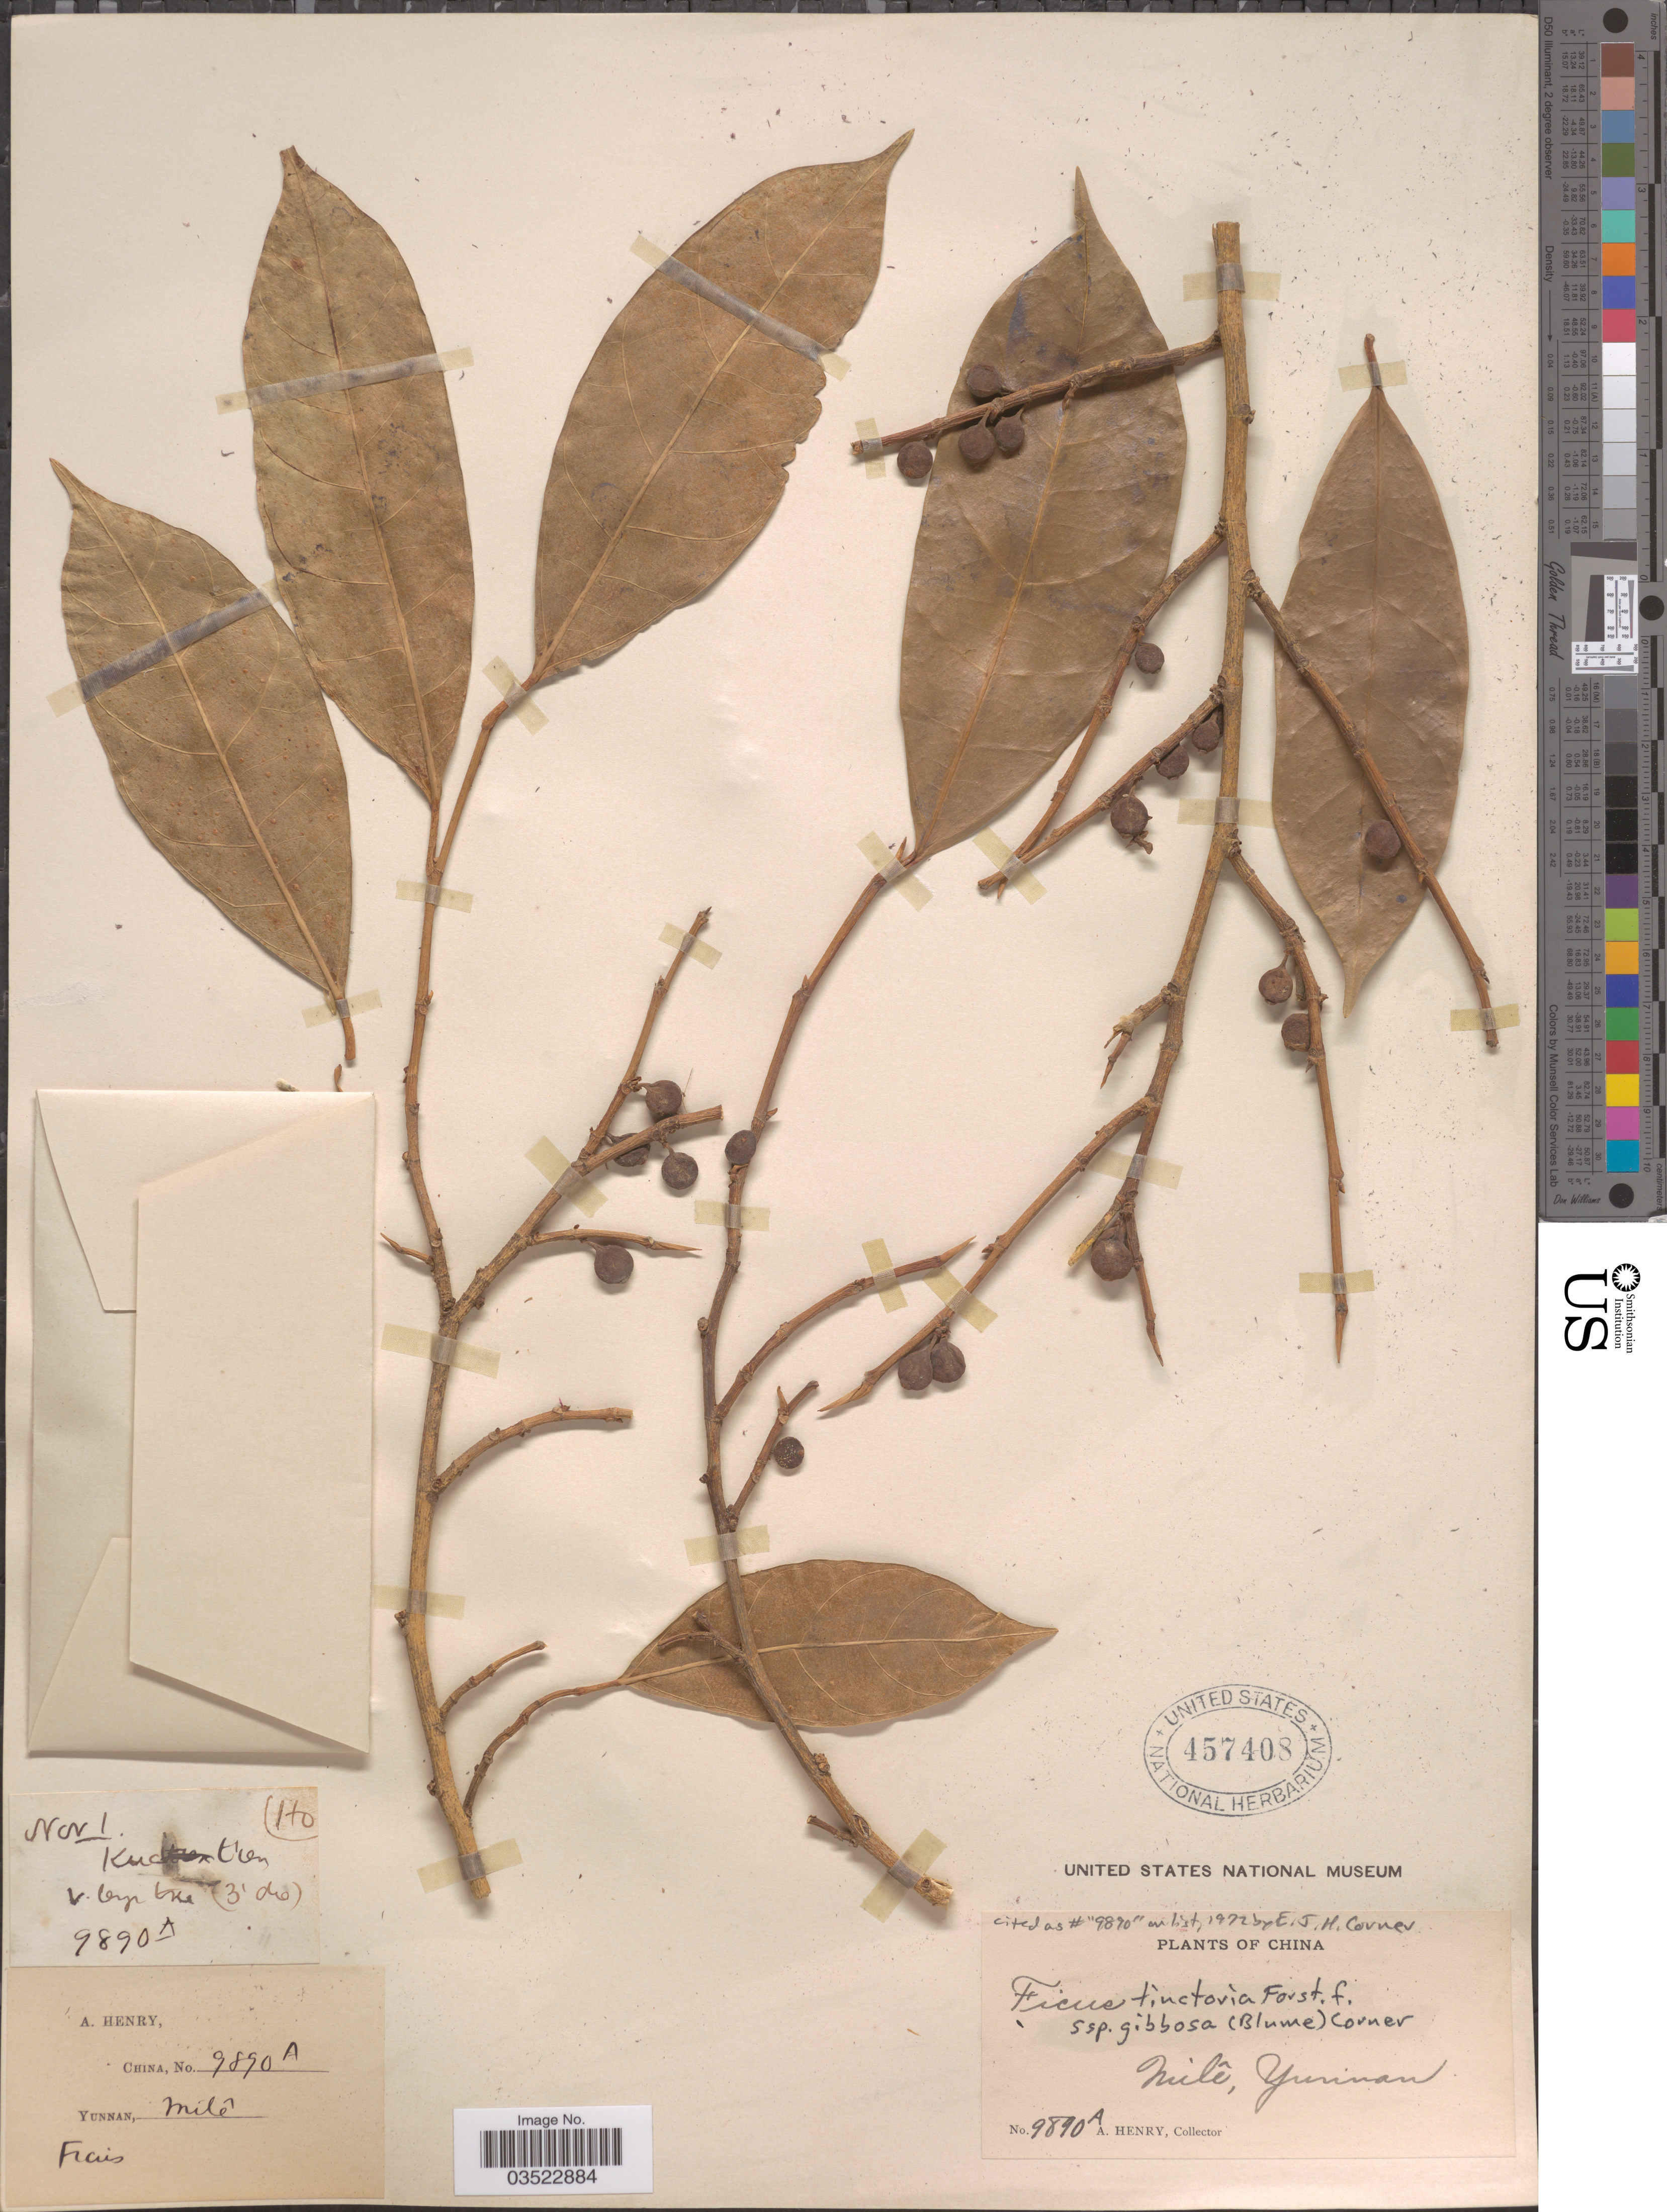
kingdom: Plantae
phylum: Tracheophyta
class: Magnoliopsida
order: Rosales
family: Moraceae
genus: Ficus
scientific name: Ficus tinctoria subsp. gibbosa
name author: (Blume) Corner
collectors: A. Henry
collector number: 9890A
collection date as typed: Transcribed d/m/y: /11/1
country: China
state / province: Yunnan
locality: Milê.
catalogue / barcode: US 457408